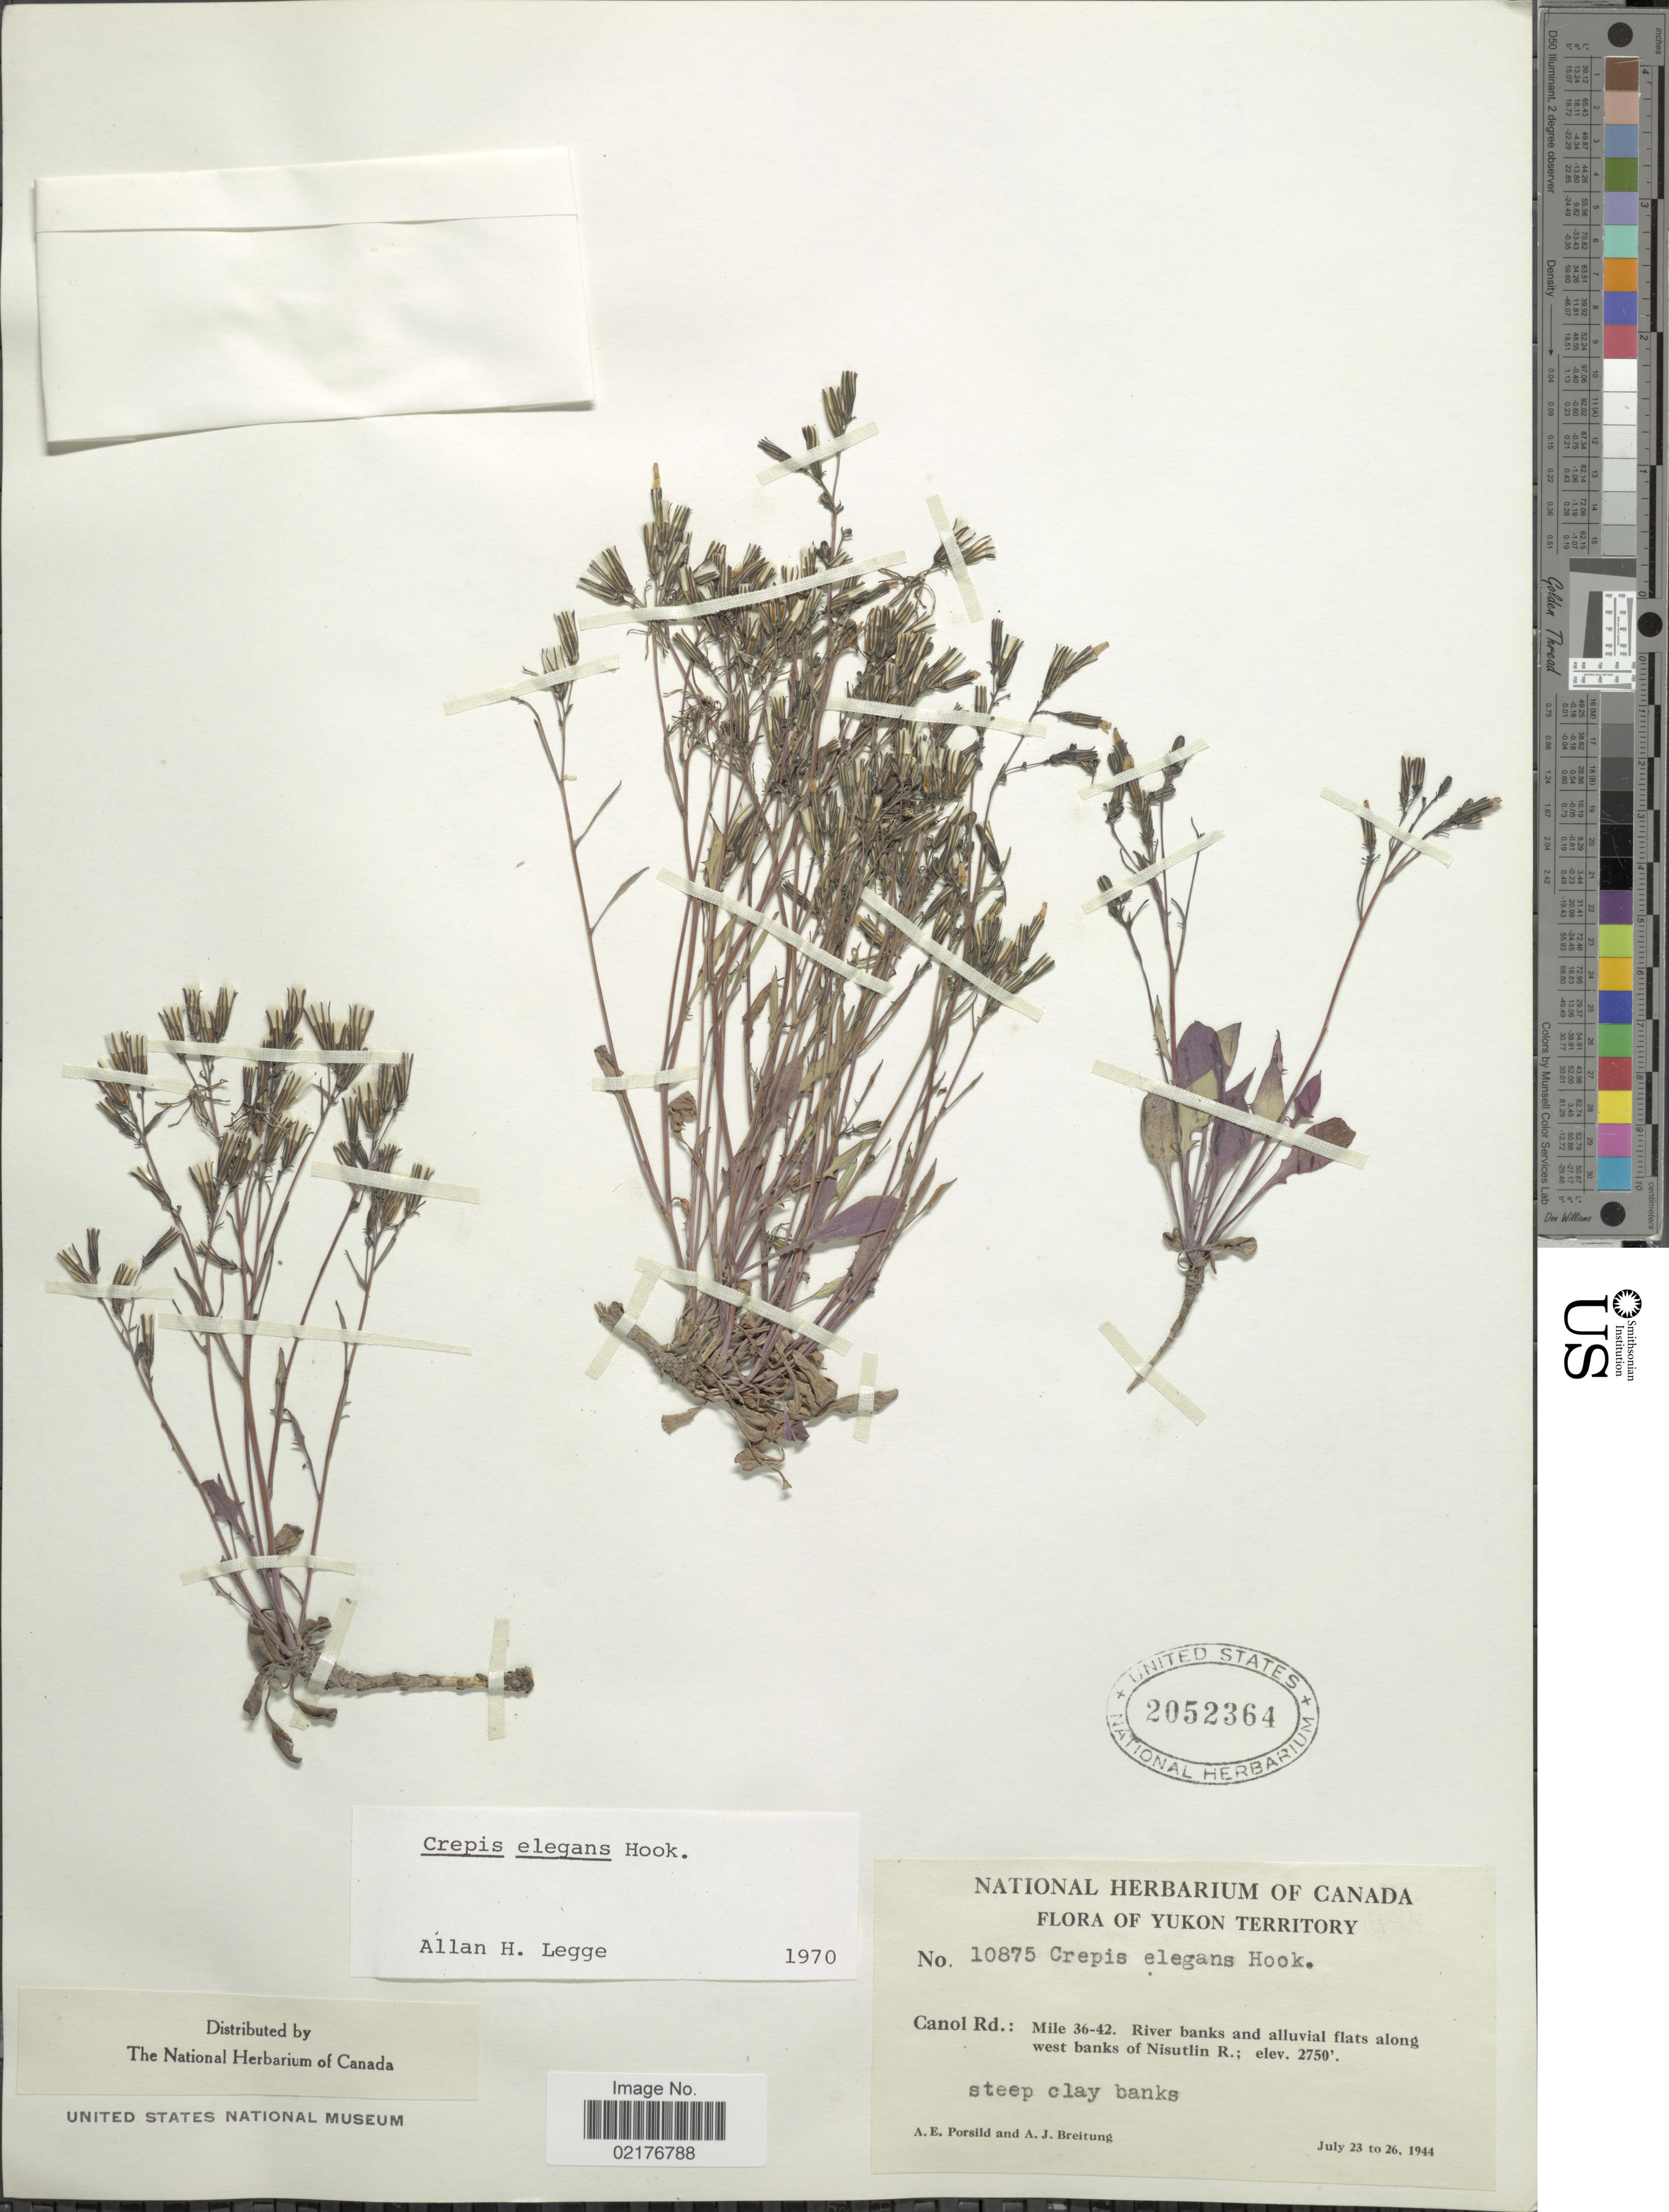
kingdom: Plantae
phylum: Tracheophyta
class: Magnoliopsida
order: Asterales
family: Asteraceae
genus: Askellia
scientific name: Askellia elegans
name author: (Hook.) W.A. Weber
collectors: A. E. Porsild & A. Breitung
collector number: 10875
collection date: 1944-07-23/1944-07-26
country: Canada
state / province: Yukon Territory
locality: Canol Rd.: Mile 36-42, River banks and alluvial flats along west banks of Nisutln R.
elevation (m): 838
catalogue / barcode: US 2052364